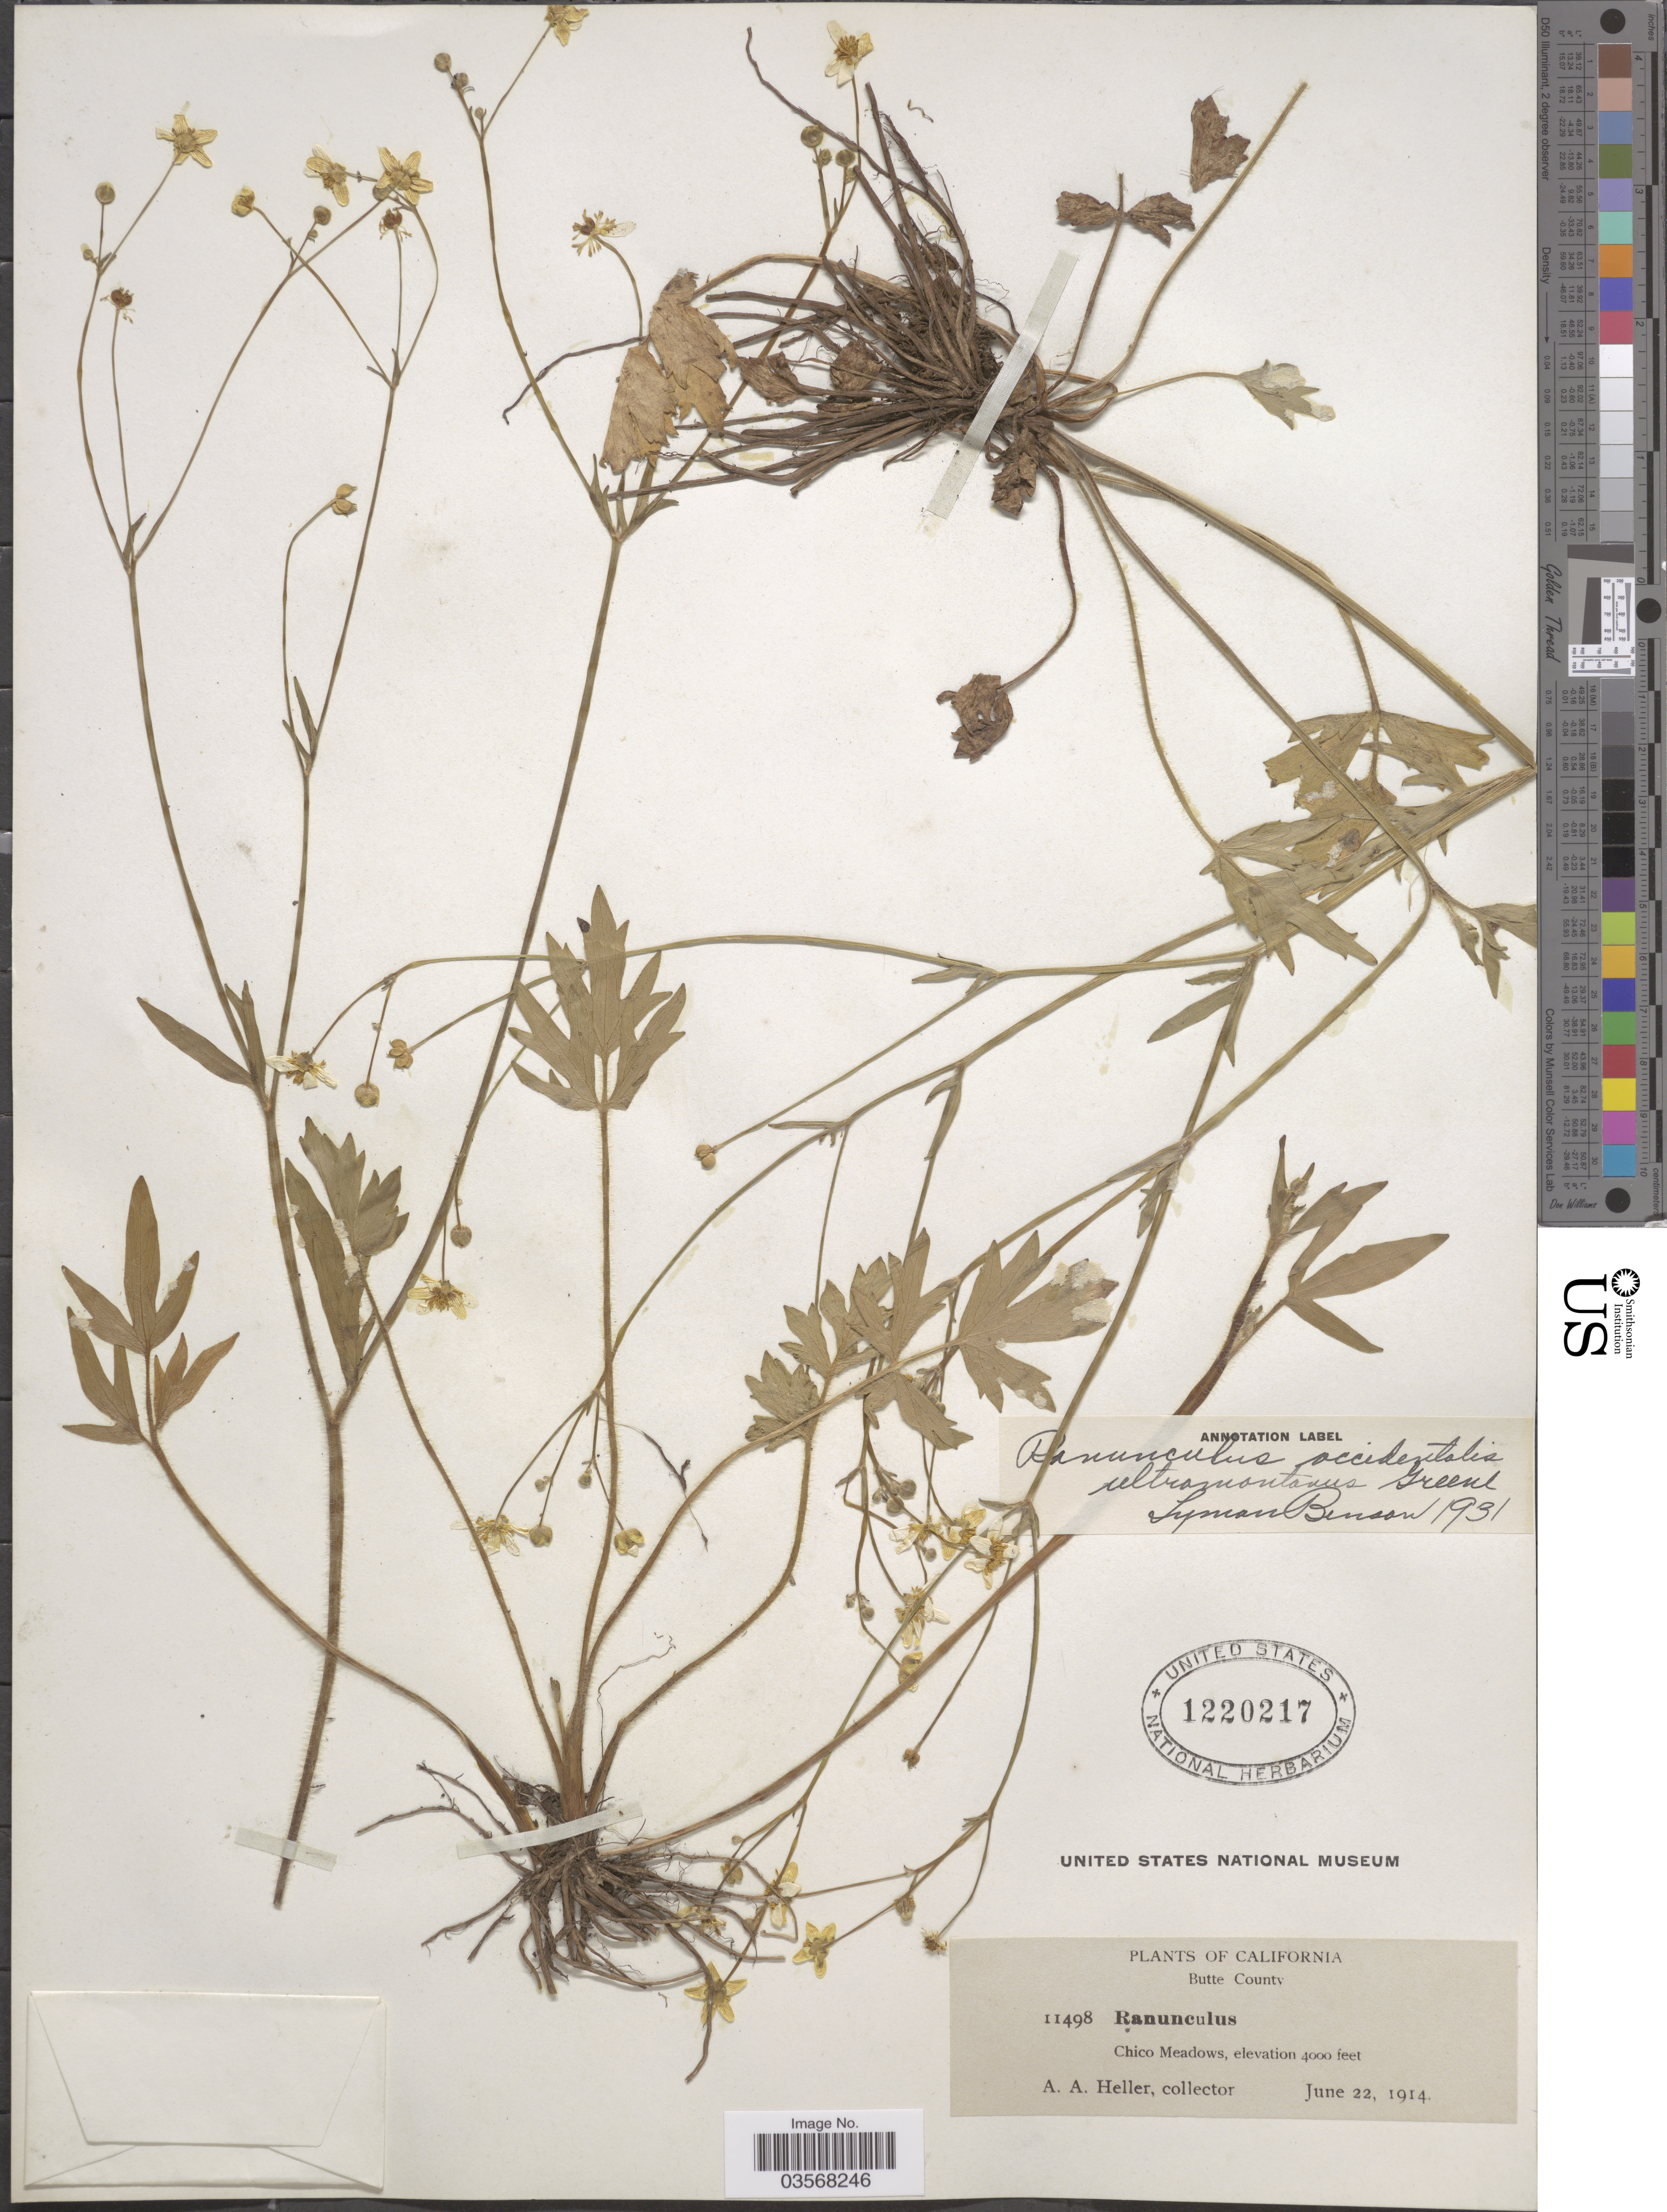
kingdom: Plantae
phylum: Tracheophyta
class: Magnoliopsida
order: Ranunculales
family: Ranunculaceae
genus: Ranunculus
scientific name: Ranunculus occidentalis var. ultramontanus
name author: Nutt.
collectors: A. A. Heller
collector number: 11498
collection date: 1914-06-22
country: United States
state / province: California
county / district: Butte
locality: Butte County. Chico Meadows.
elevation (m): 1219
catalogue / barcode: US 1220217